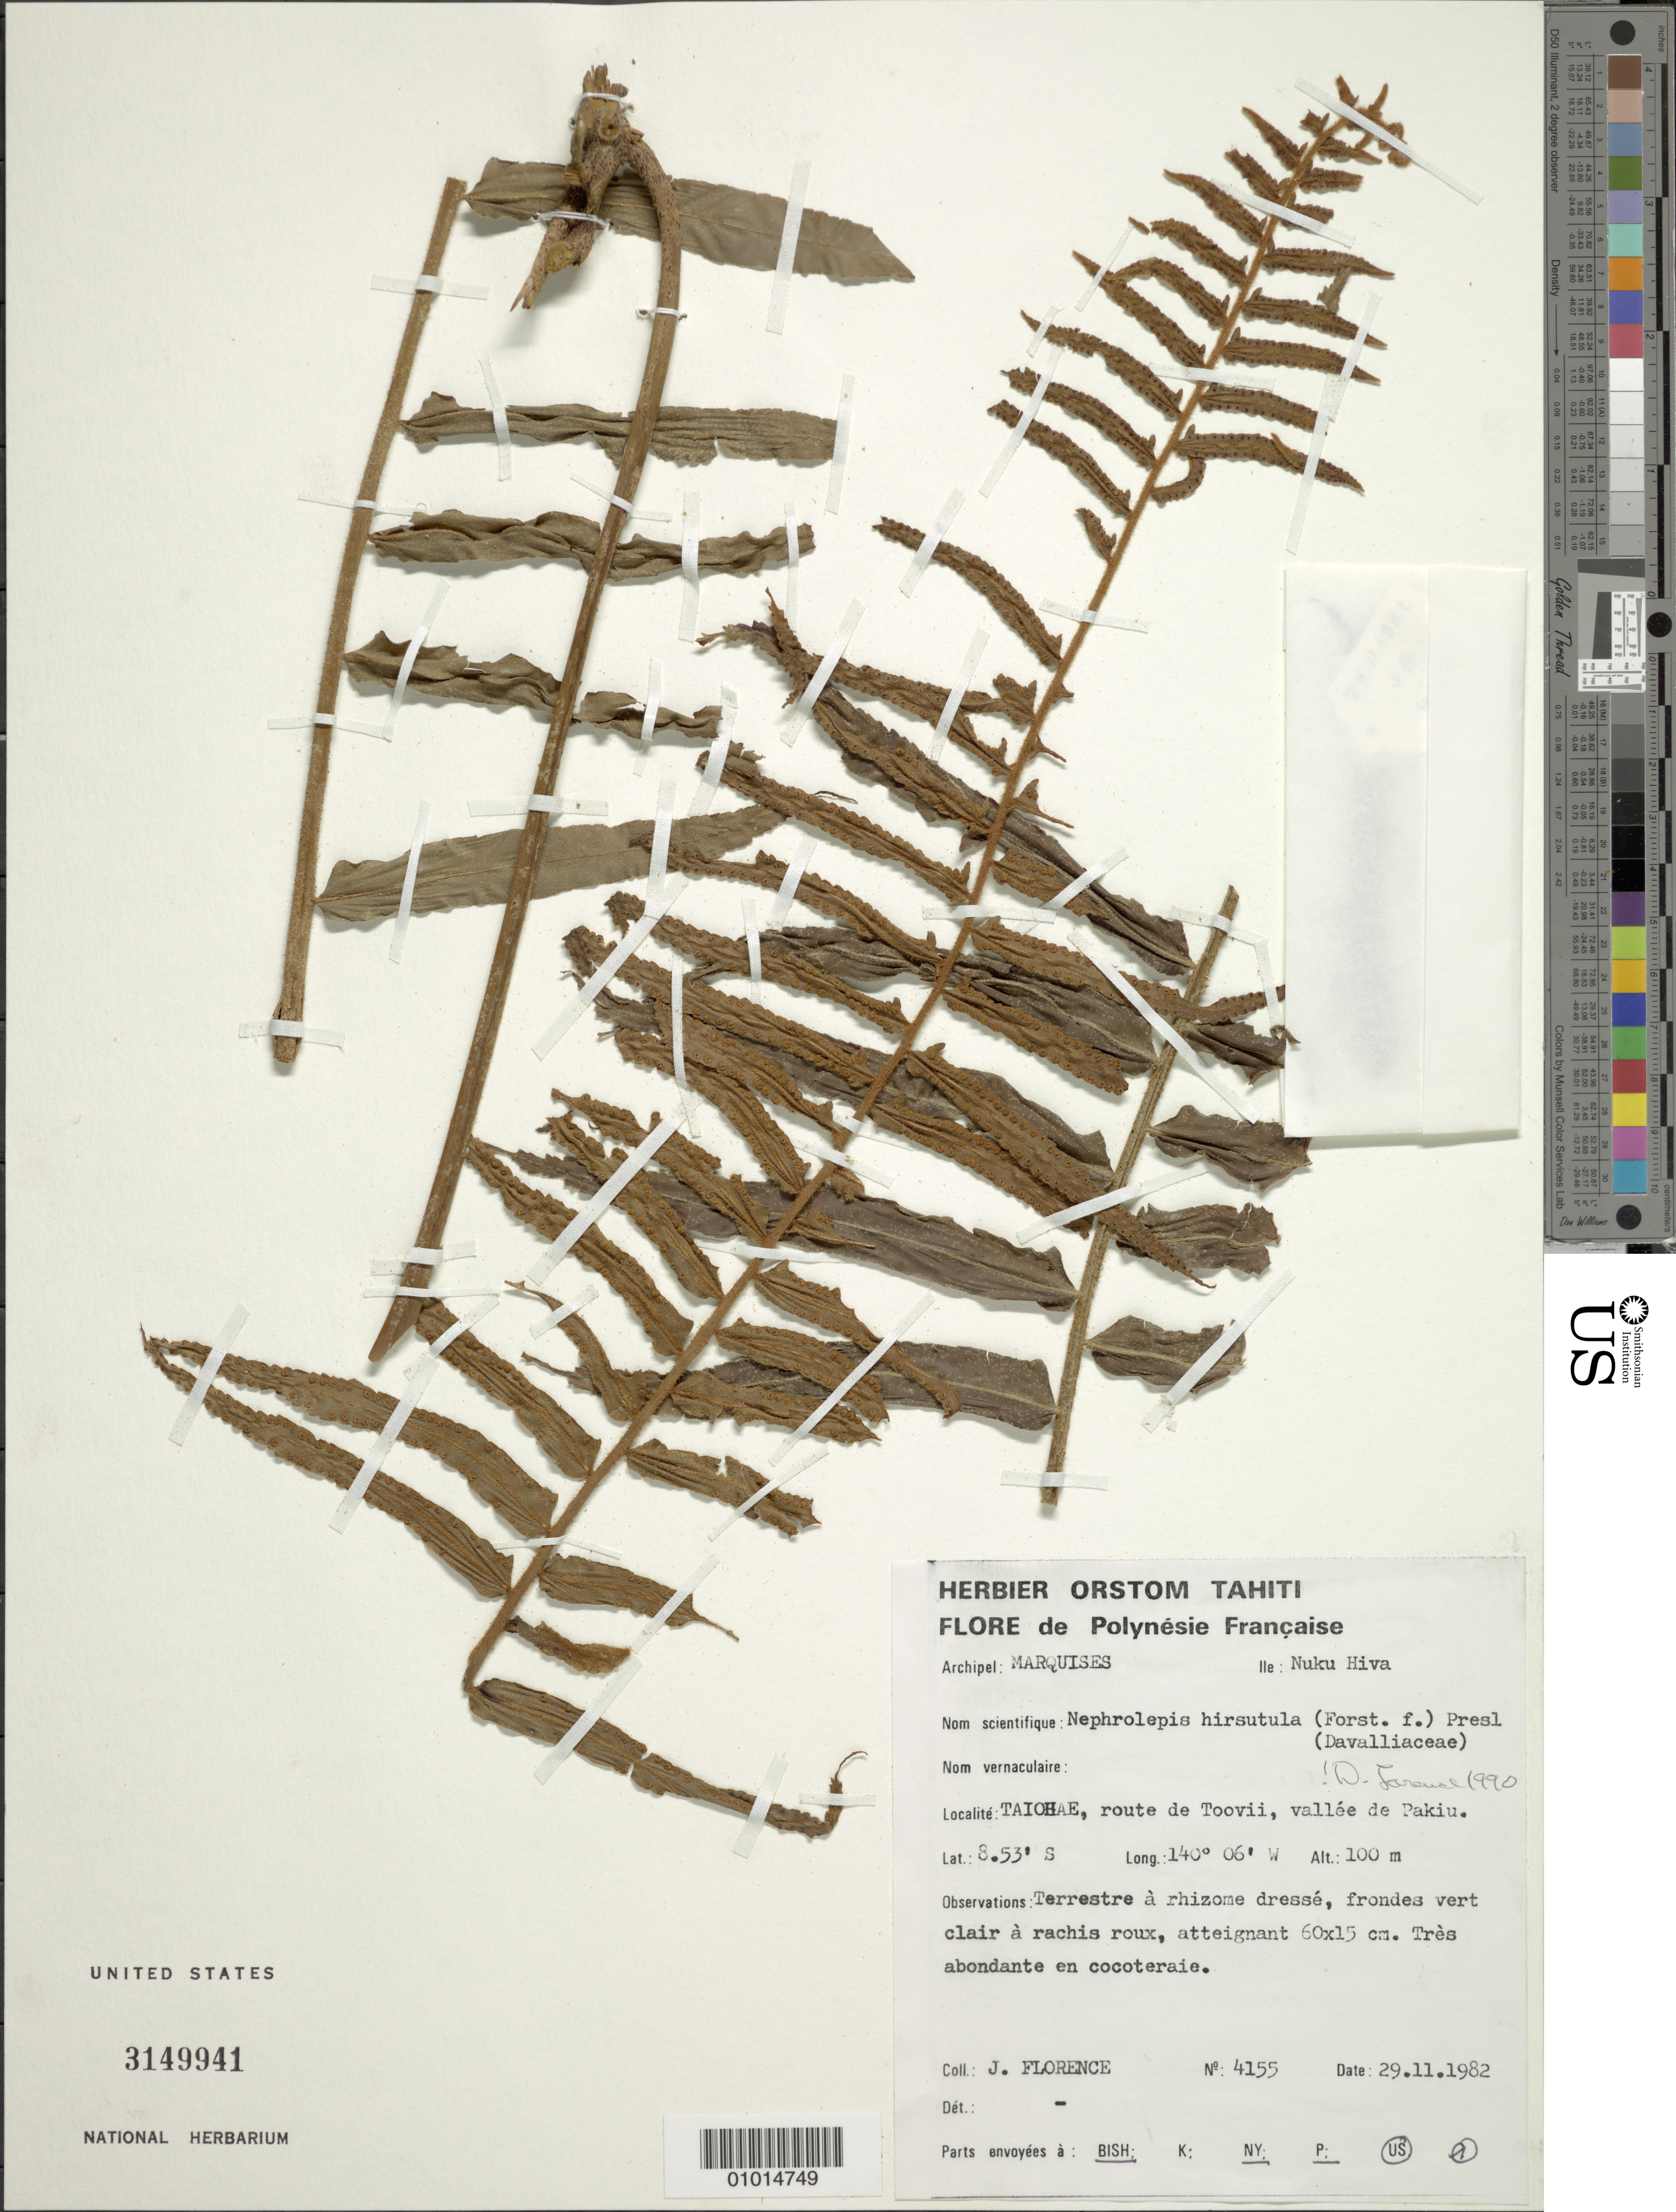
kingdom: Plantae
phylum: Tracheophyta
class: Polypodiopsida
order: Polypodiales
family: Nephrolepidaceae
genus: Nephrolepis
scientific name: Nephrolepis hirsutula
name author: (G. Forst.) C. Presl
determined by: Lorence, David H., (PTBG), National Tropical Botanical Garden (UNITED STATES)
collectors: J. Florence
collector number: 4155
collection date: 1982-11-29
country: French Polynesia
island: Nuku Hiva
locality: Taiohae, route de Toovii, vallée de Pakiu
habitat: Très abondante en cocoteraie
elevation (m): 100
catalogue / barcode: US 3149941